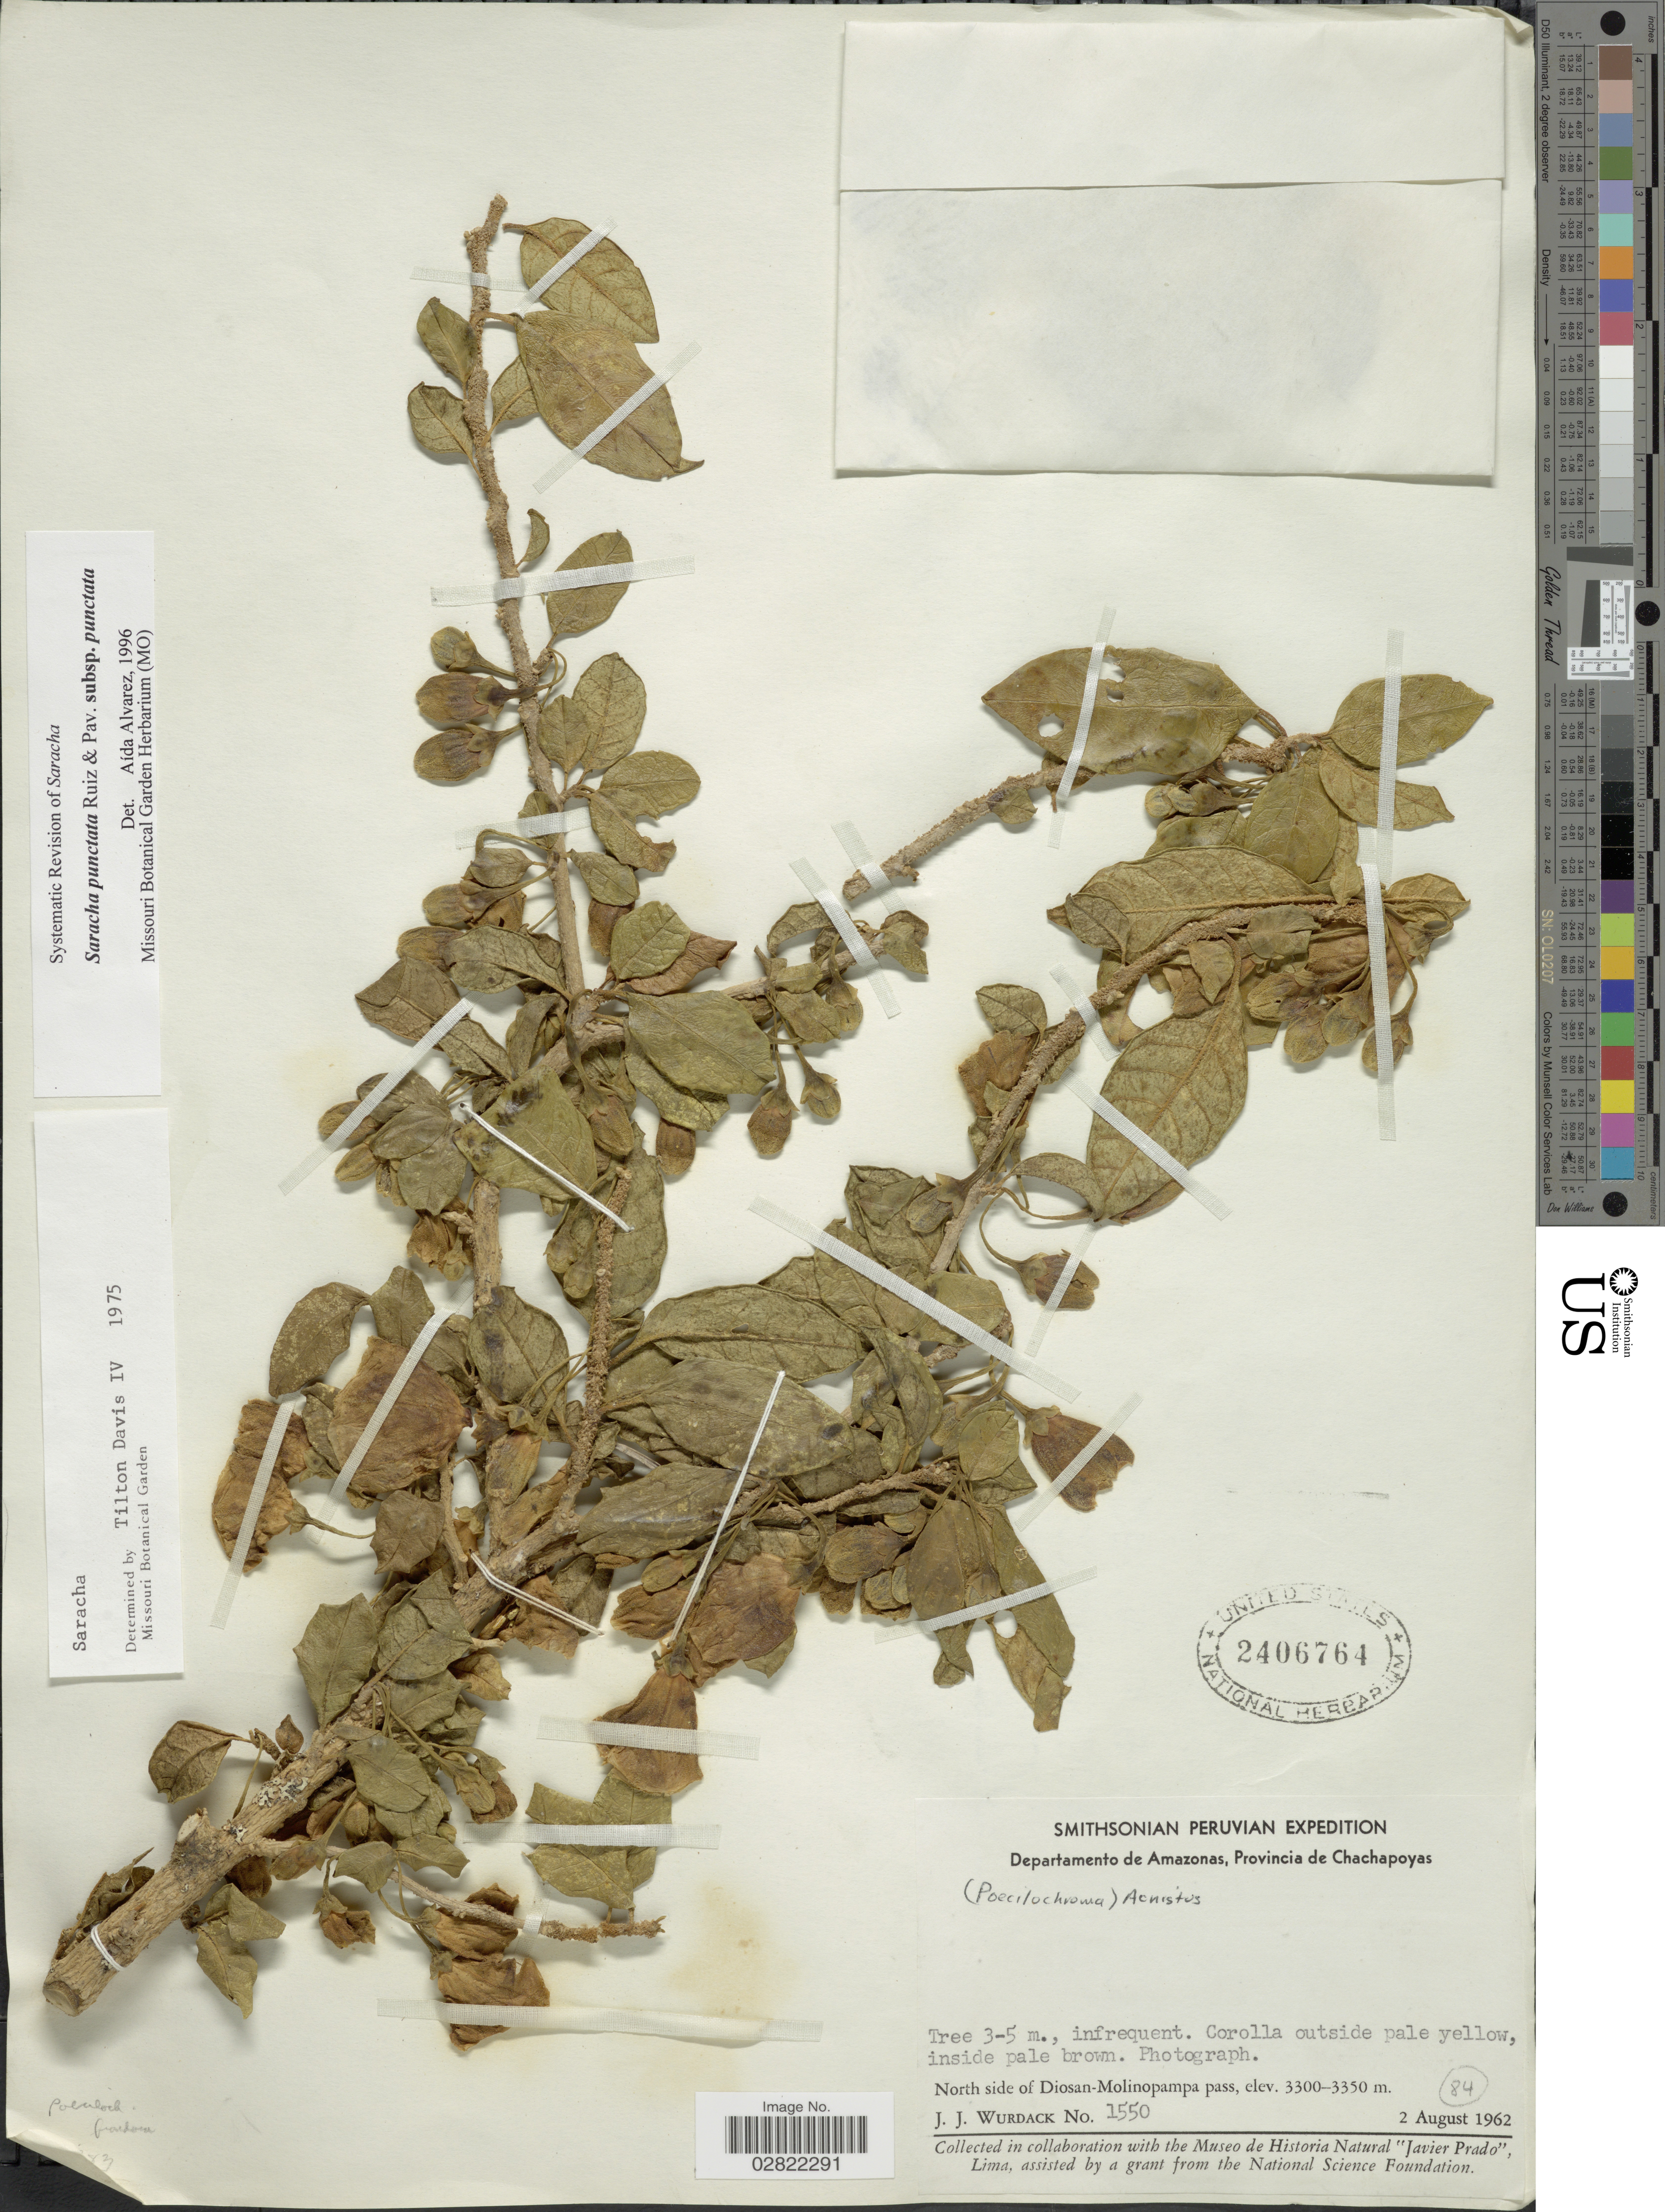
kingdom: Plantae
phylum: Tracheophyta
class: Magnoliopsida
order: Solanales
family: Solanaceae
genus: Saracha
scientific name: Saracha punctata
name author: Ruiz & Pav.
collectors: J. J. Wurdack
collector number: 1550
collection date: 1962-08-02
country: Peru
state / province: Amazonas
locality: Departamento de Amazonas, Provincia de Chachapoyas, North side of Diosan-Molinopampa pass.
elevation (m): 3300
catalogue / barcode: US 2406764